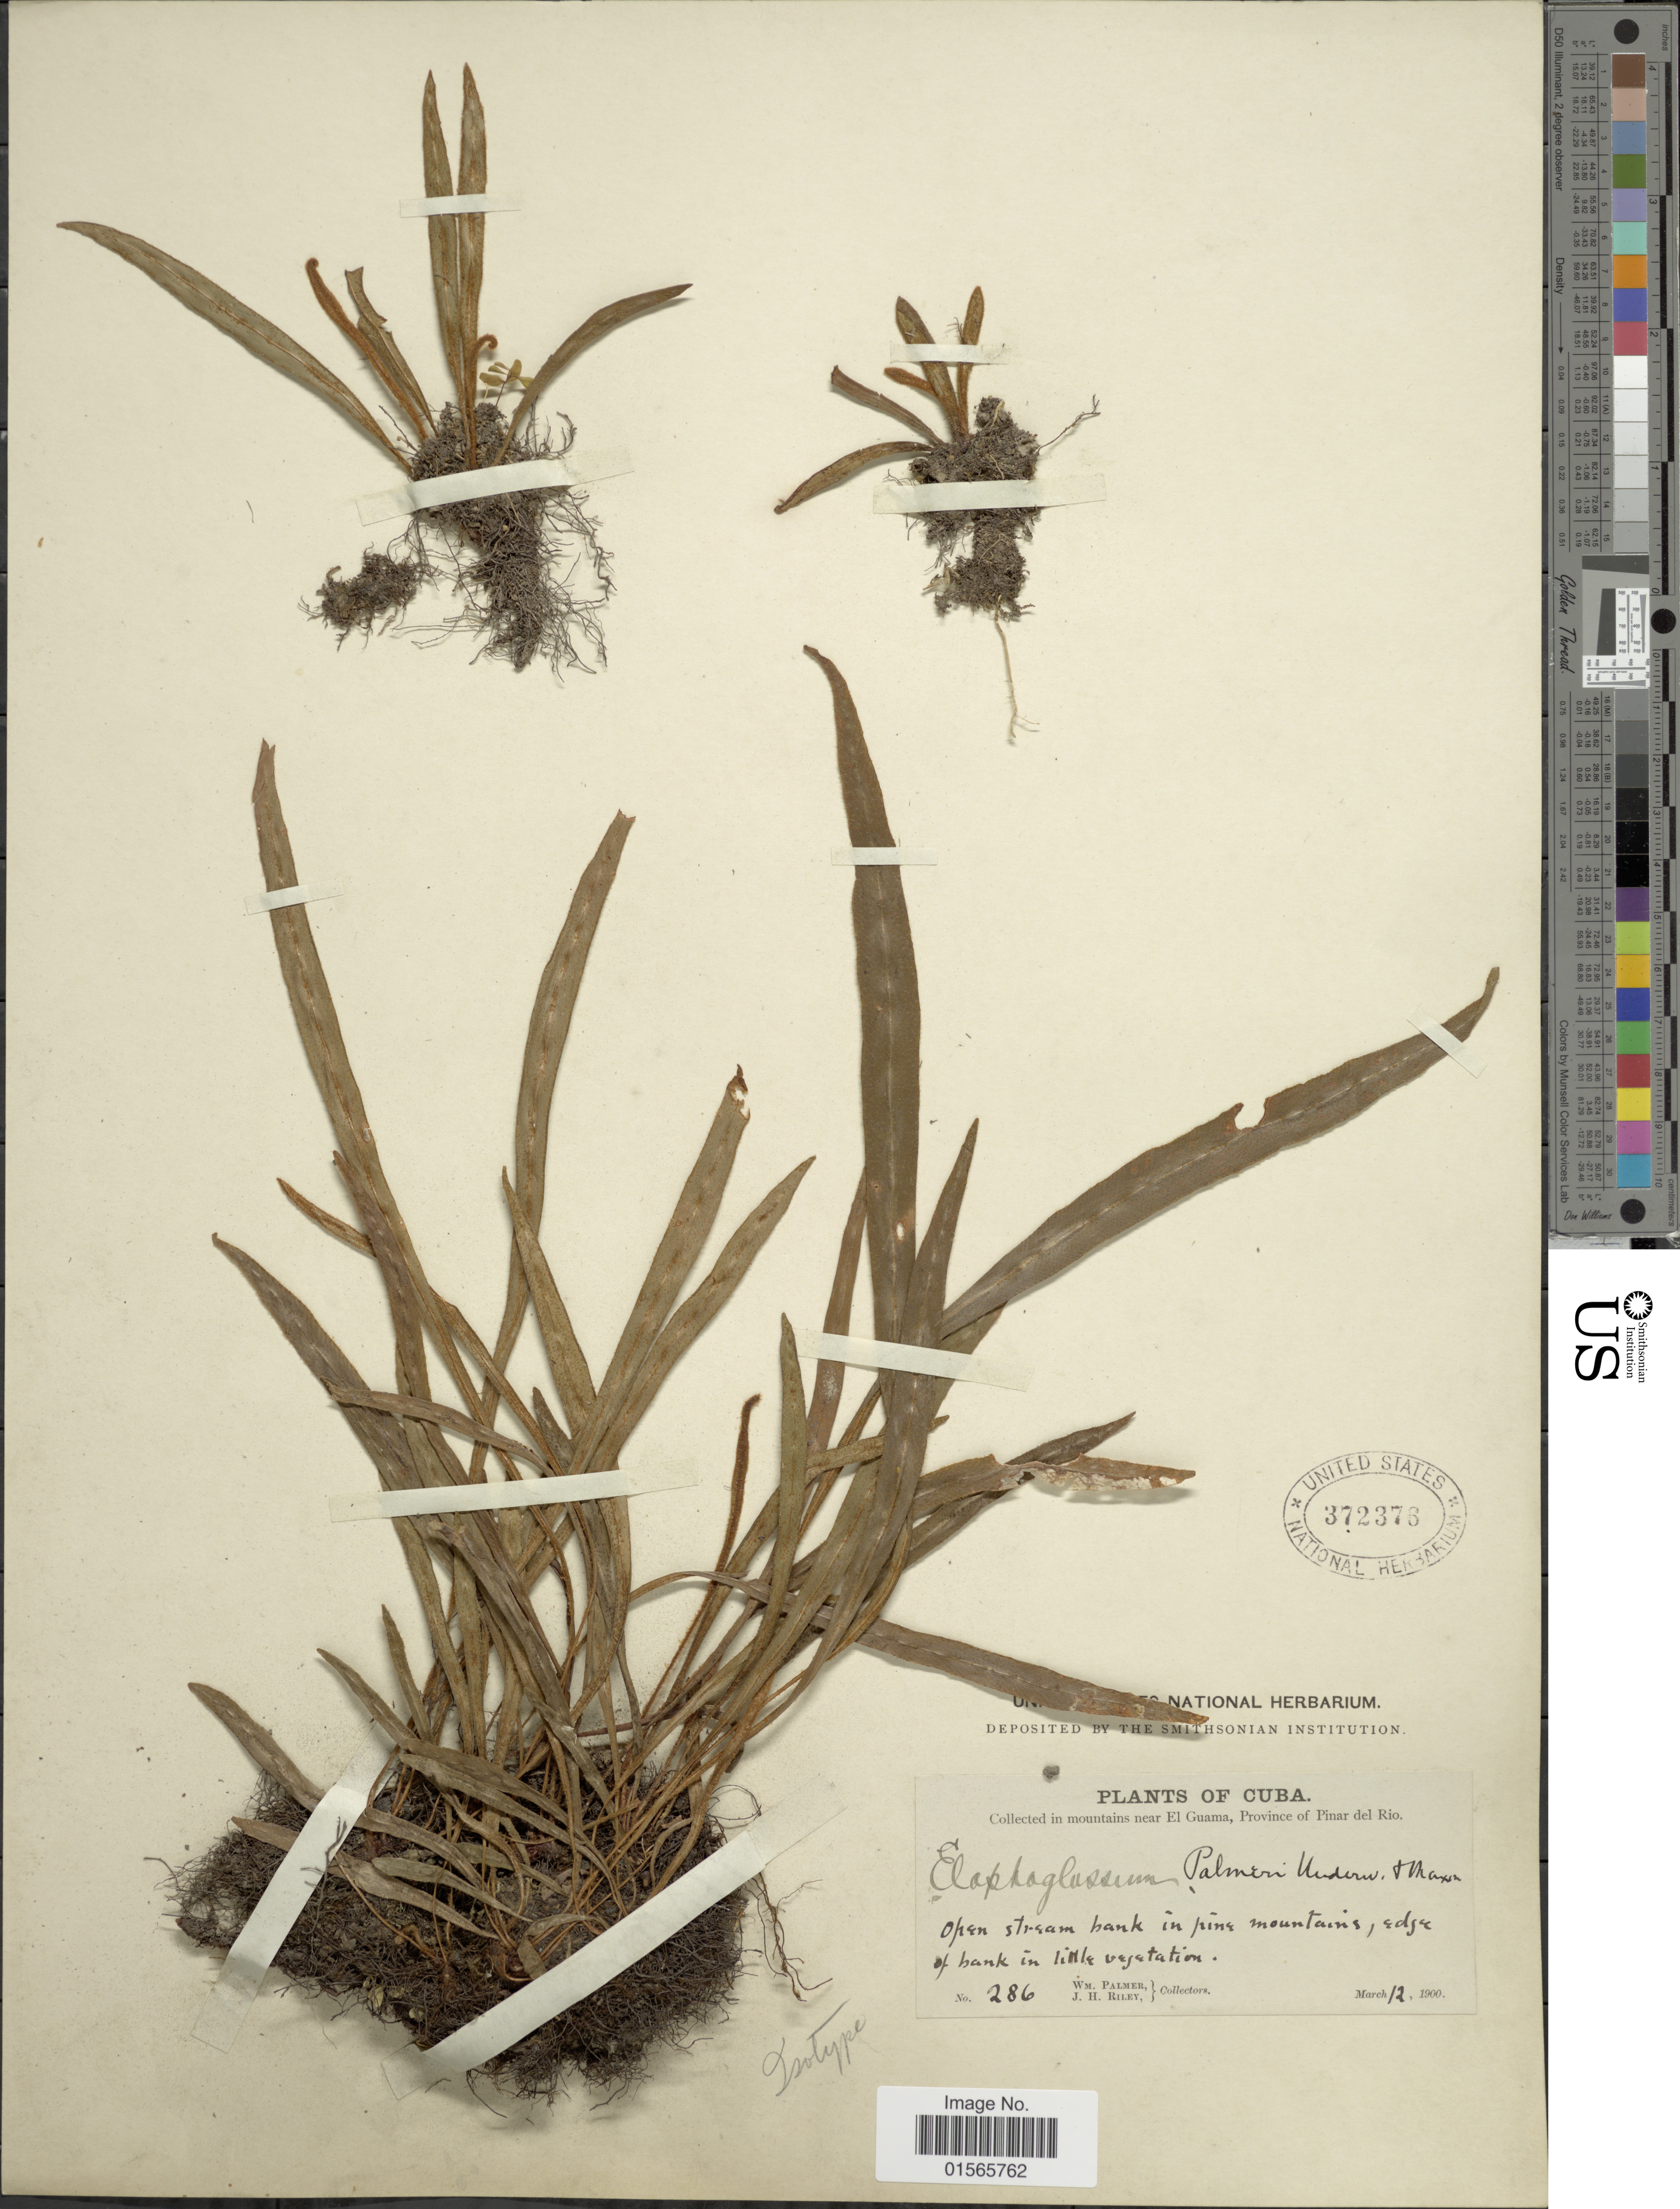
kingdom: Plantae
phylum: Tracheophyta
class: Polypodiopsida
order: Polypodiales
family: Dryopteridaceae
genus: Elaphoglossum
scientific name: Elaphoglossum palmeri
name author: Underw. & Maxon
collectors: W. Palmer & J. H. Riley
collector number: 286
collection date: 1900-03-12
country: Cuba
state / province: Pinar del Río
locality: In mountains near El Guama, open stream bank in pine mountains, edge of bank in little vegetation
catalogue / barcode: US 372376